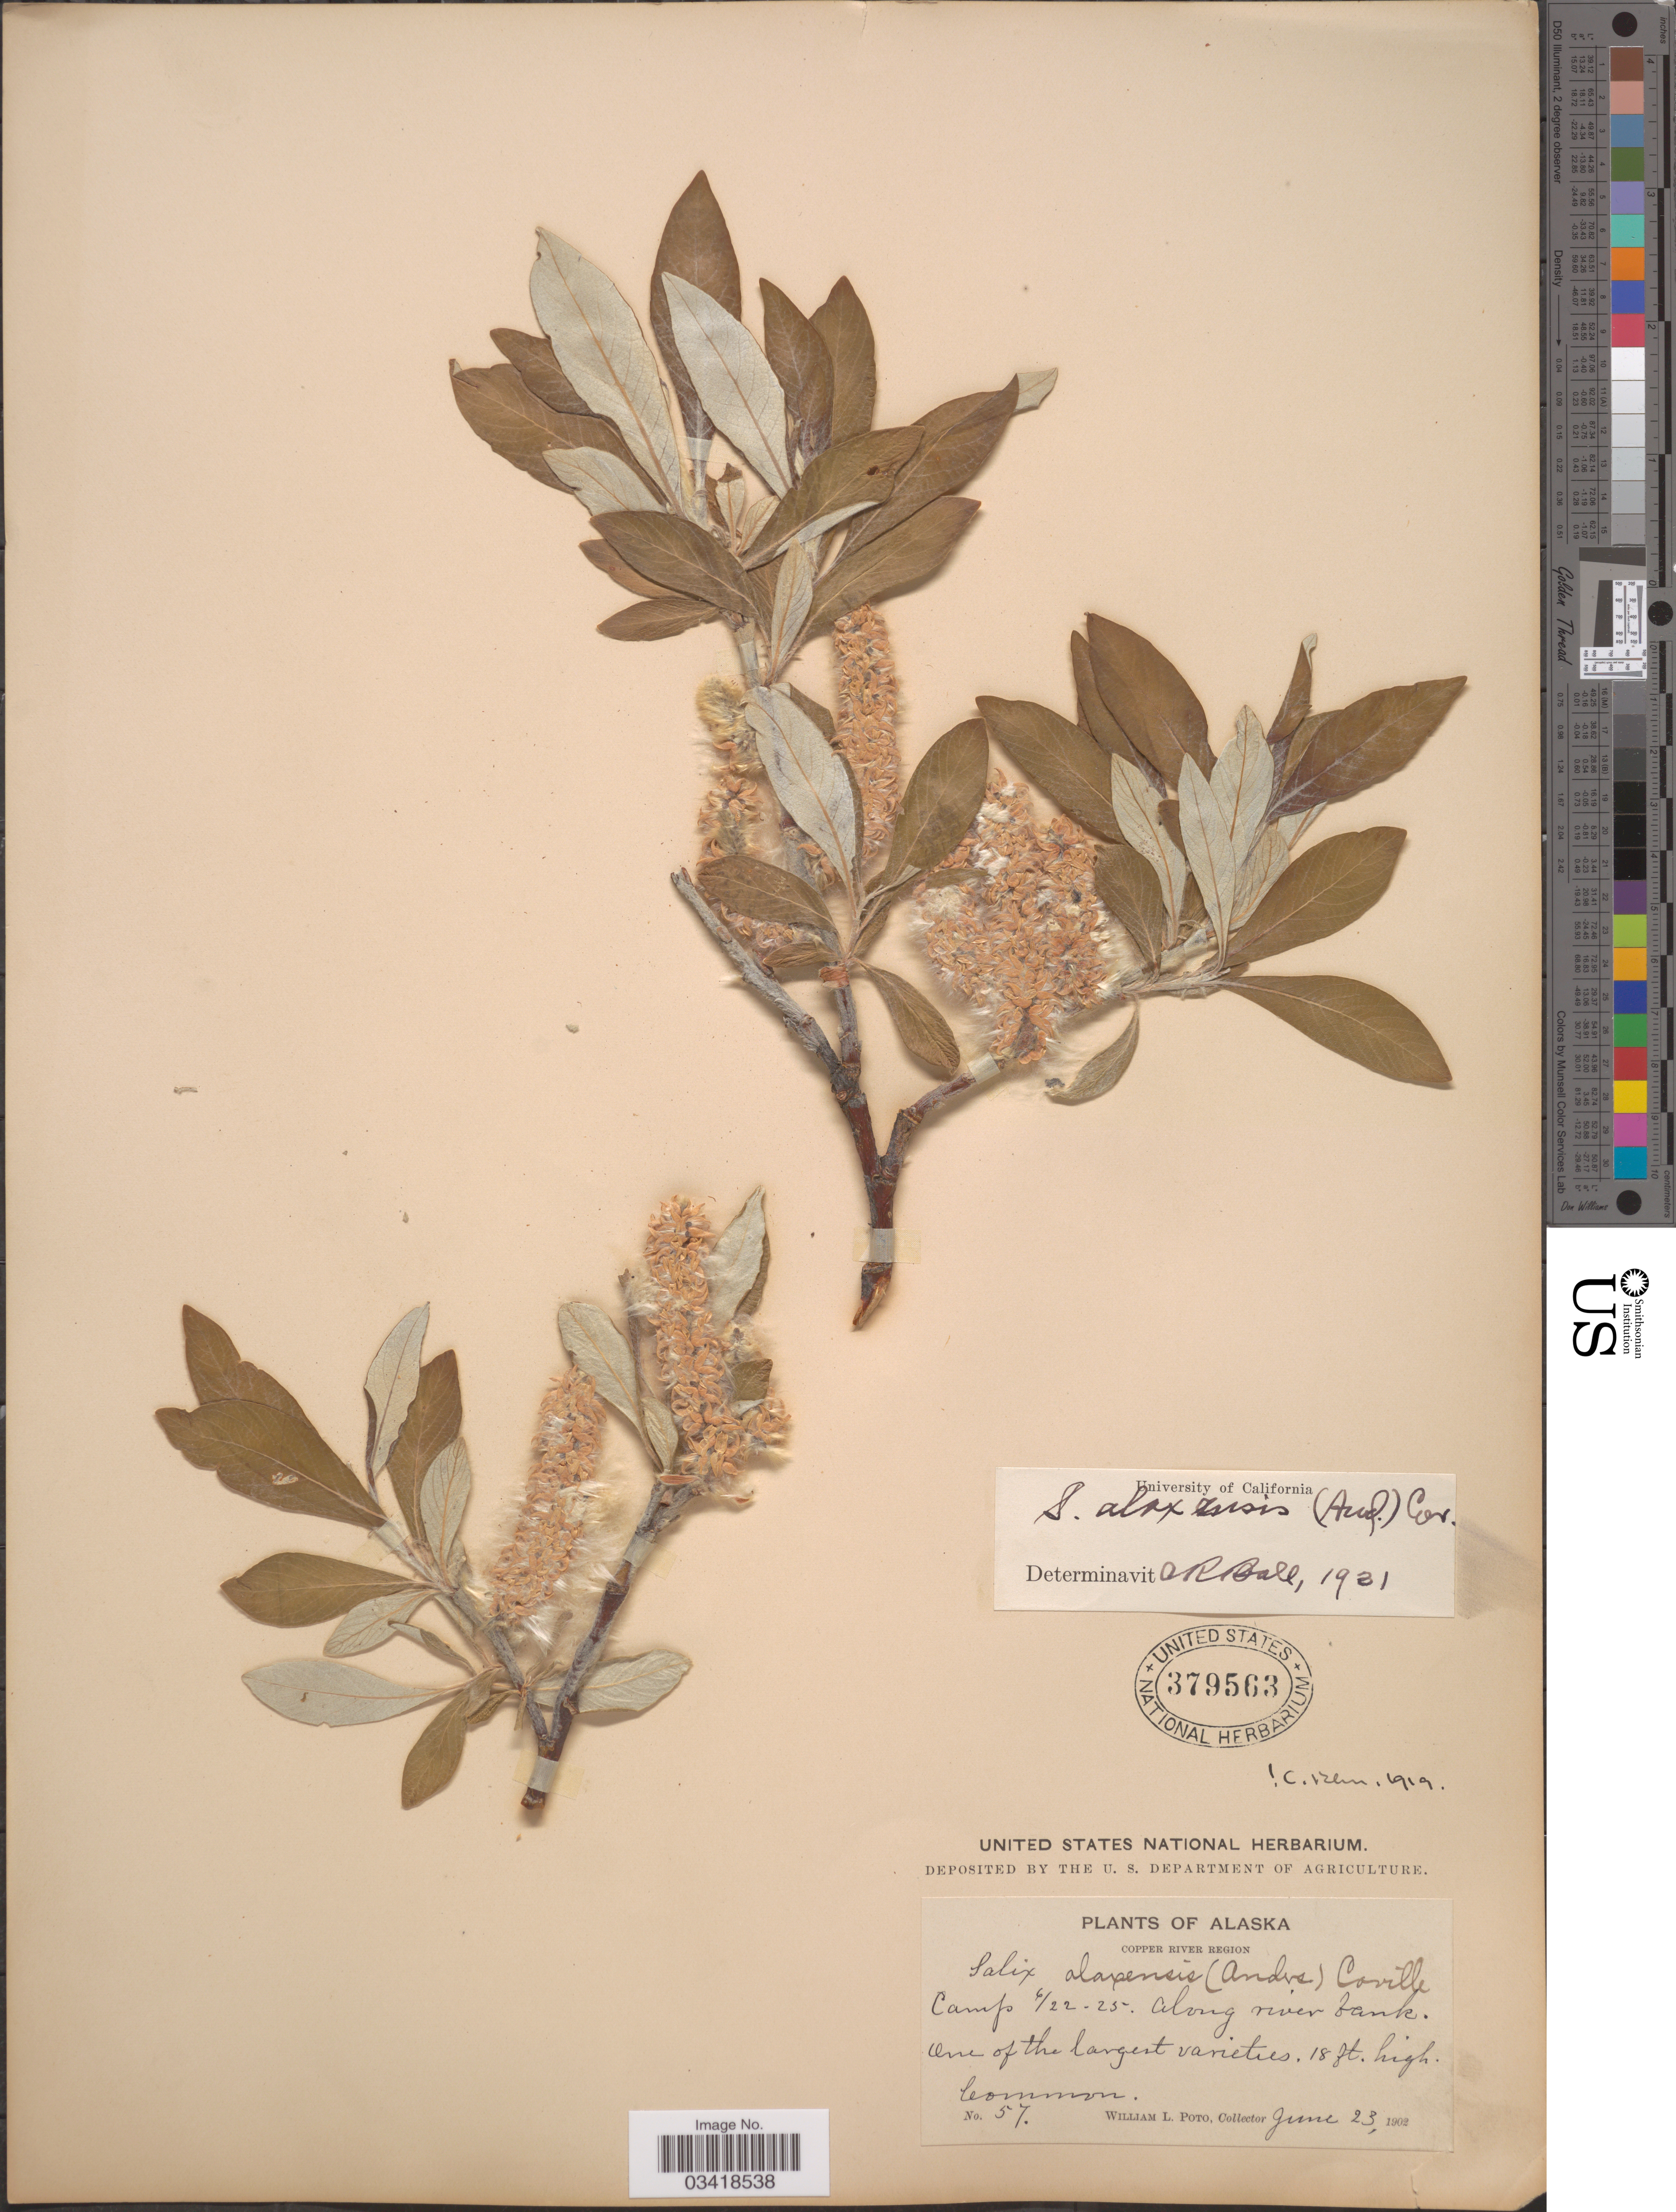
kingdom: Plantae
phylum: Tracheophyta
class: Magnoliopsida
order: Malpighiales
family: Salicaceae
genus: Salix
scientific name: Salix alaxensis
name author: (Andersson) Coville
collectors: W. Poto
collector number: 57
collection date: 1902-06-23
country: United States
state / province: Alaska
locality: Copper River Region. Camp 6/22-25. Along river bank.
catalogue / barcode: US 379563